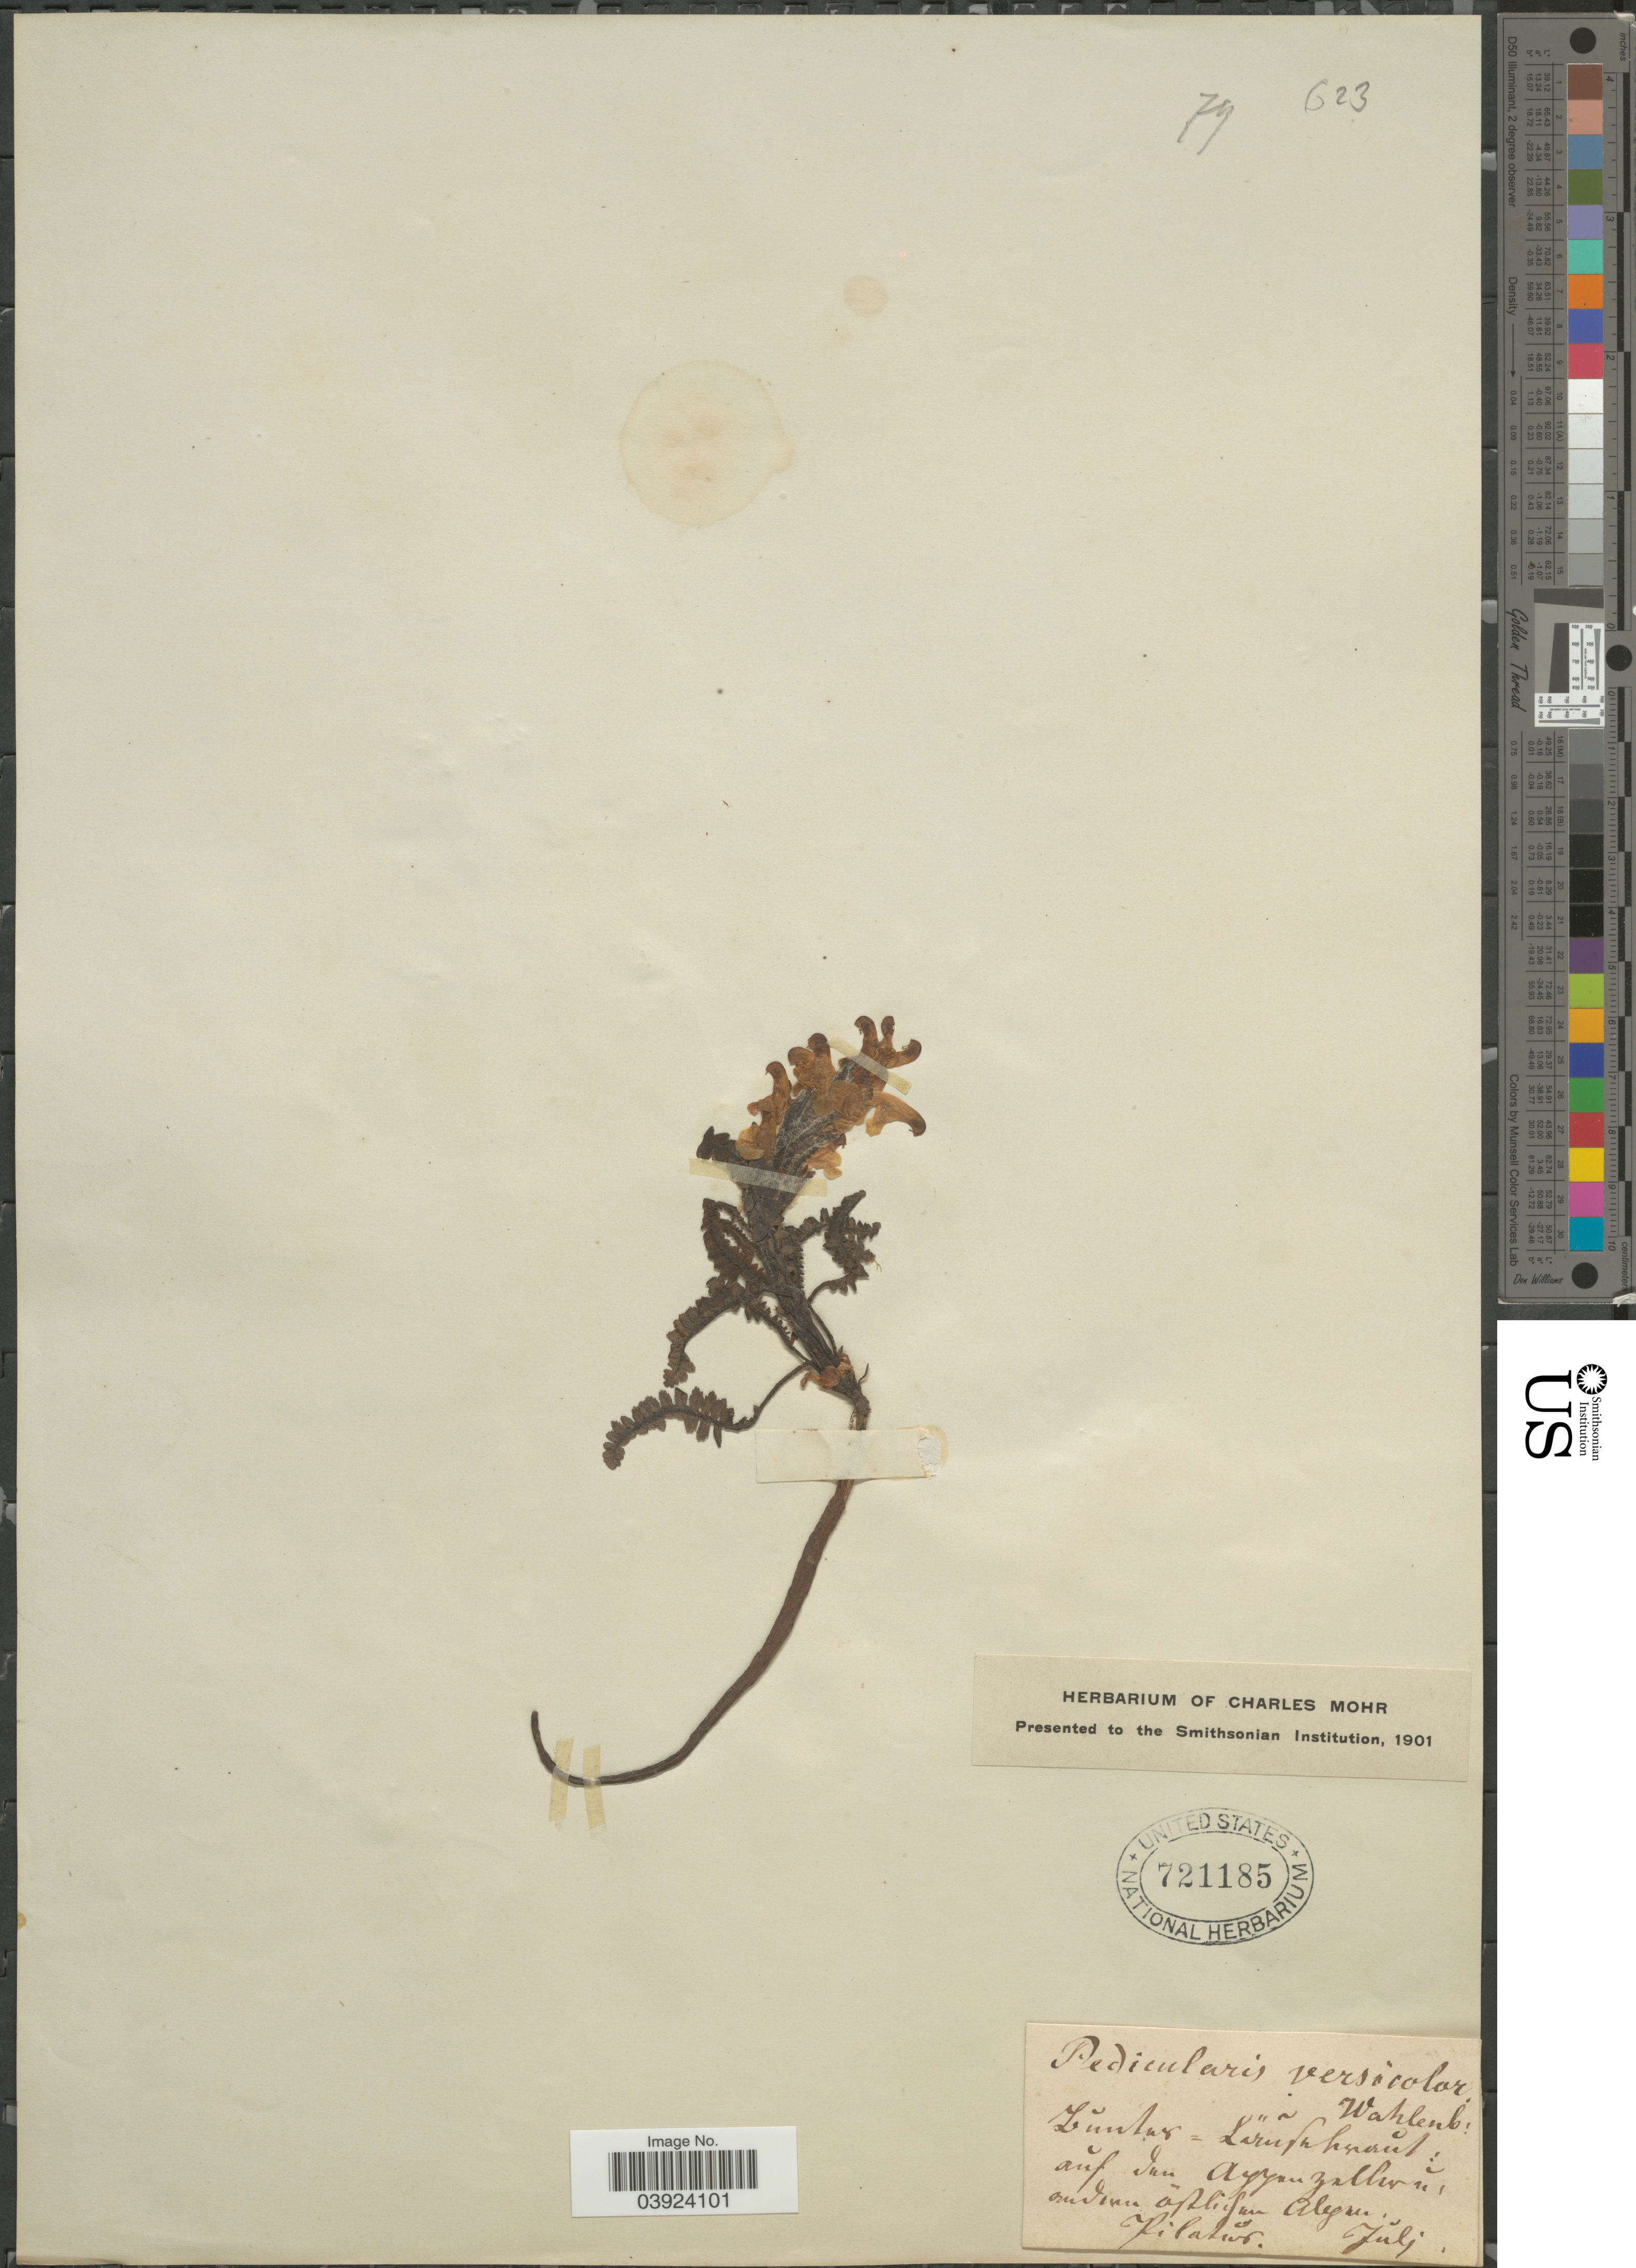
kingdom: Plantae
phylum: Tracheophyta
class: Magnoliopsida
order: Lamiales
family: Orobanchaceae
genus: Pedicularis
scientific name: Pedicularis versicolor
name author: Wahlenb.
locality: Zŭntus = Lärũfuhsierũt : aŭf dun Agyanzallevŭ, omdinia älflicfun Alegner. [interpreted]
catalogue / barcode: US 721185